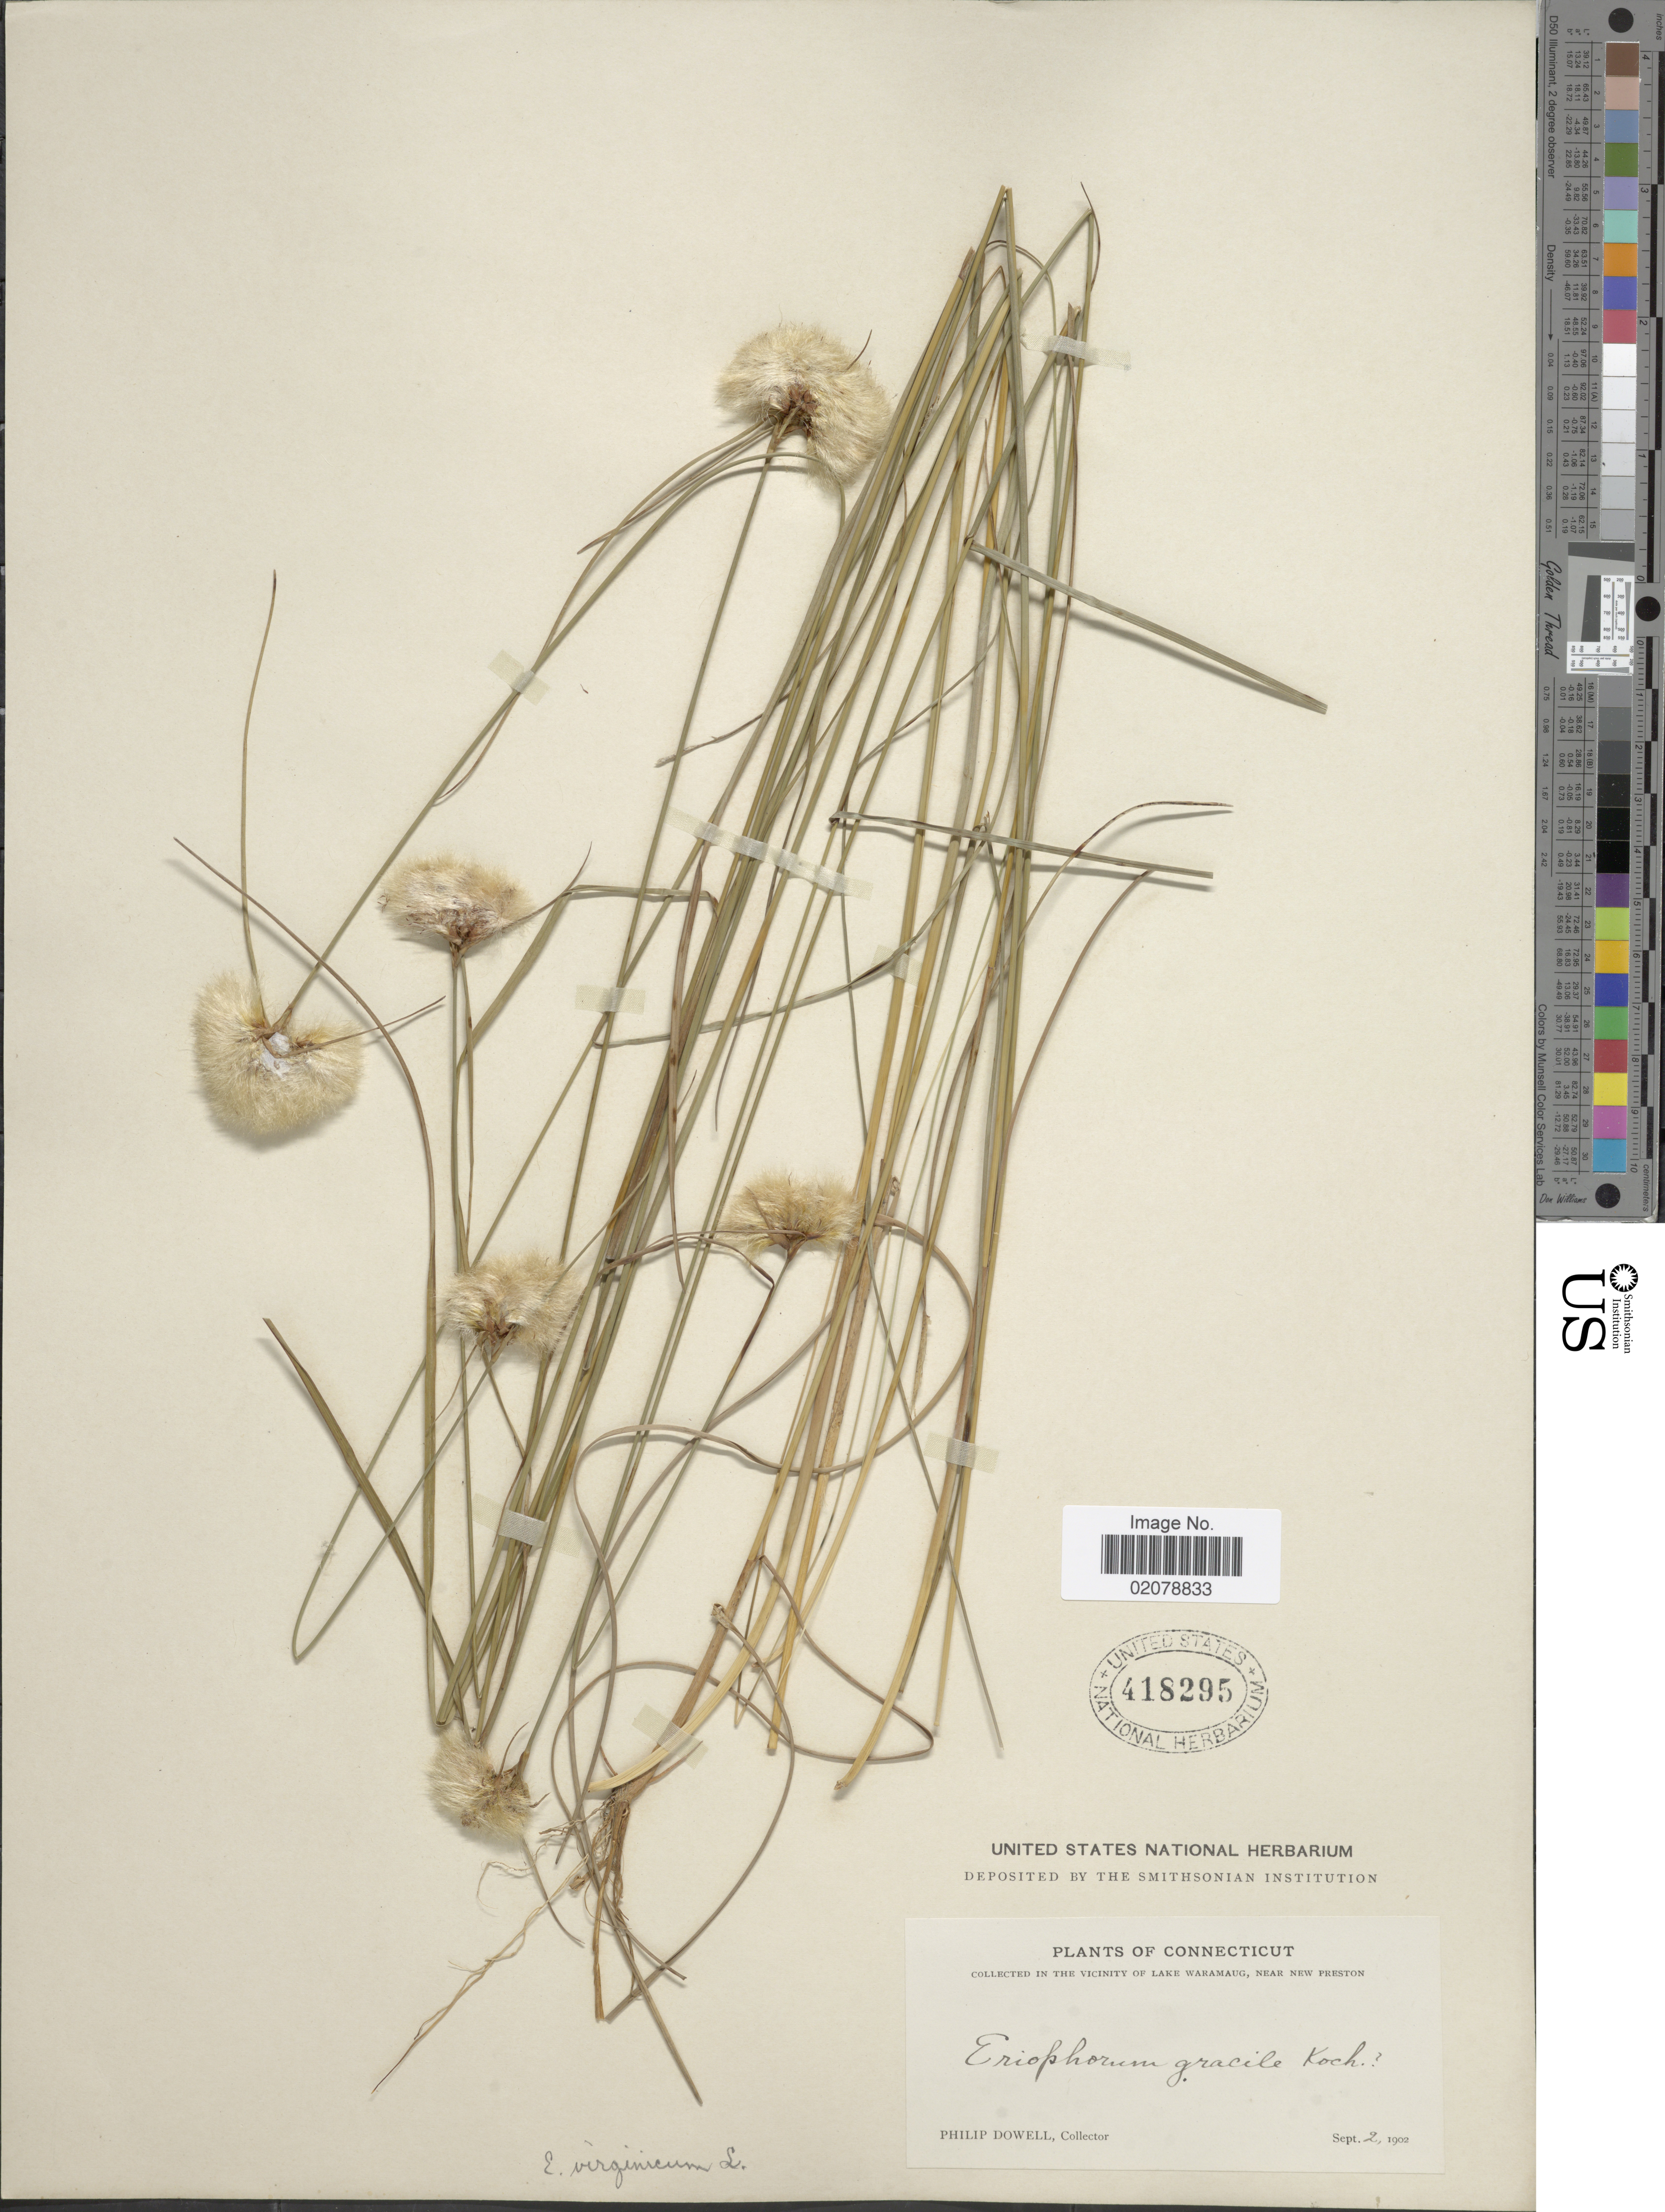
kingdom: Plantae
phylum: Tracheophyta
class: Liliopsida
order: Poales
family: Cyperaceae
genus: Eriophorum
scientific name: Eriophorum virginicum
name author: L.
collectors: P. Dowell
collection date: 1902-09-02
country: United States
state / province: Connecticut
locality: Vicinity of Lake Waramaug, near New Preston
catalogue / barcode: US 418295